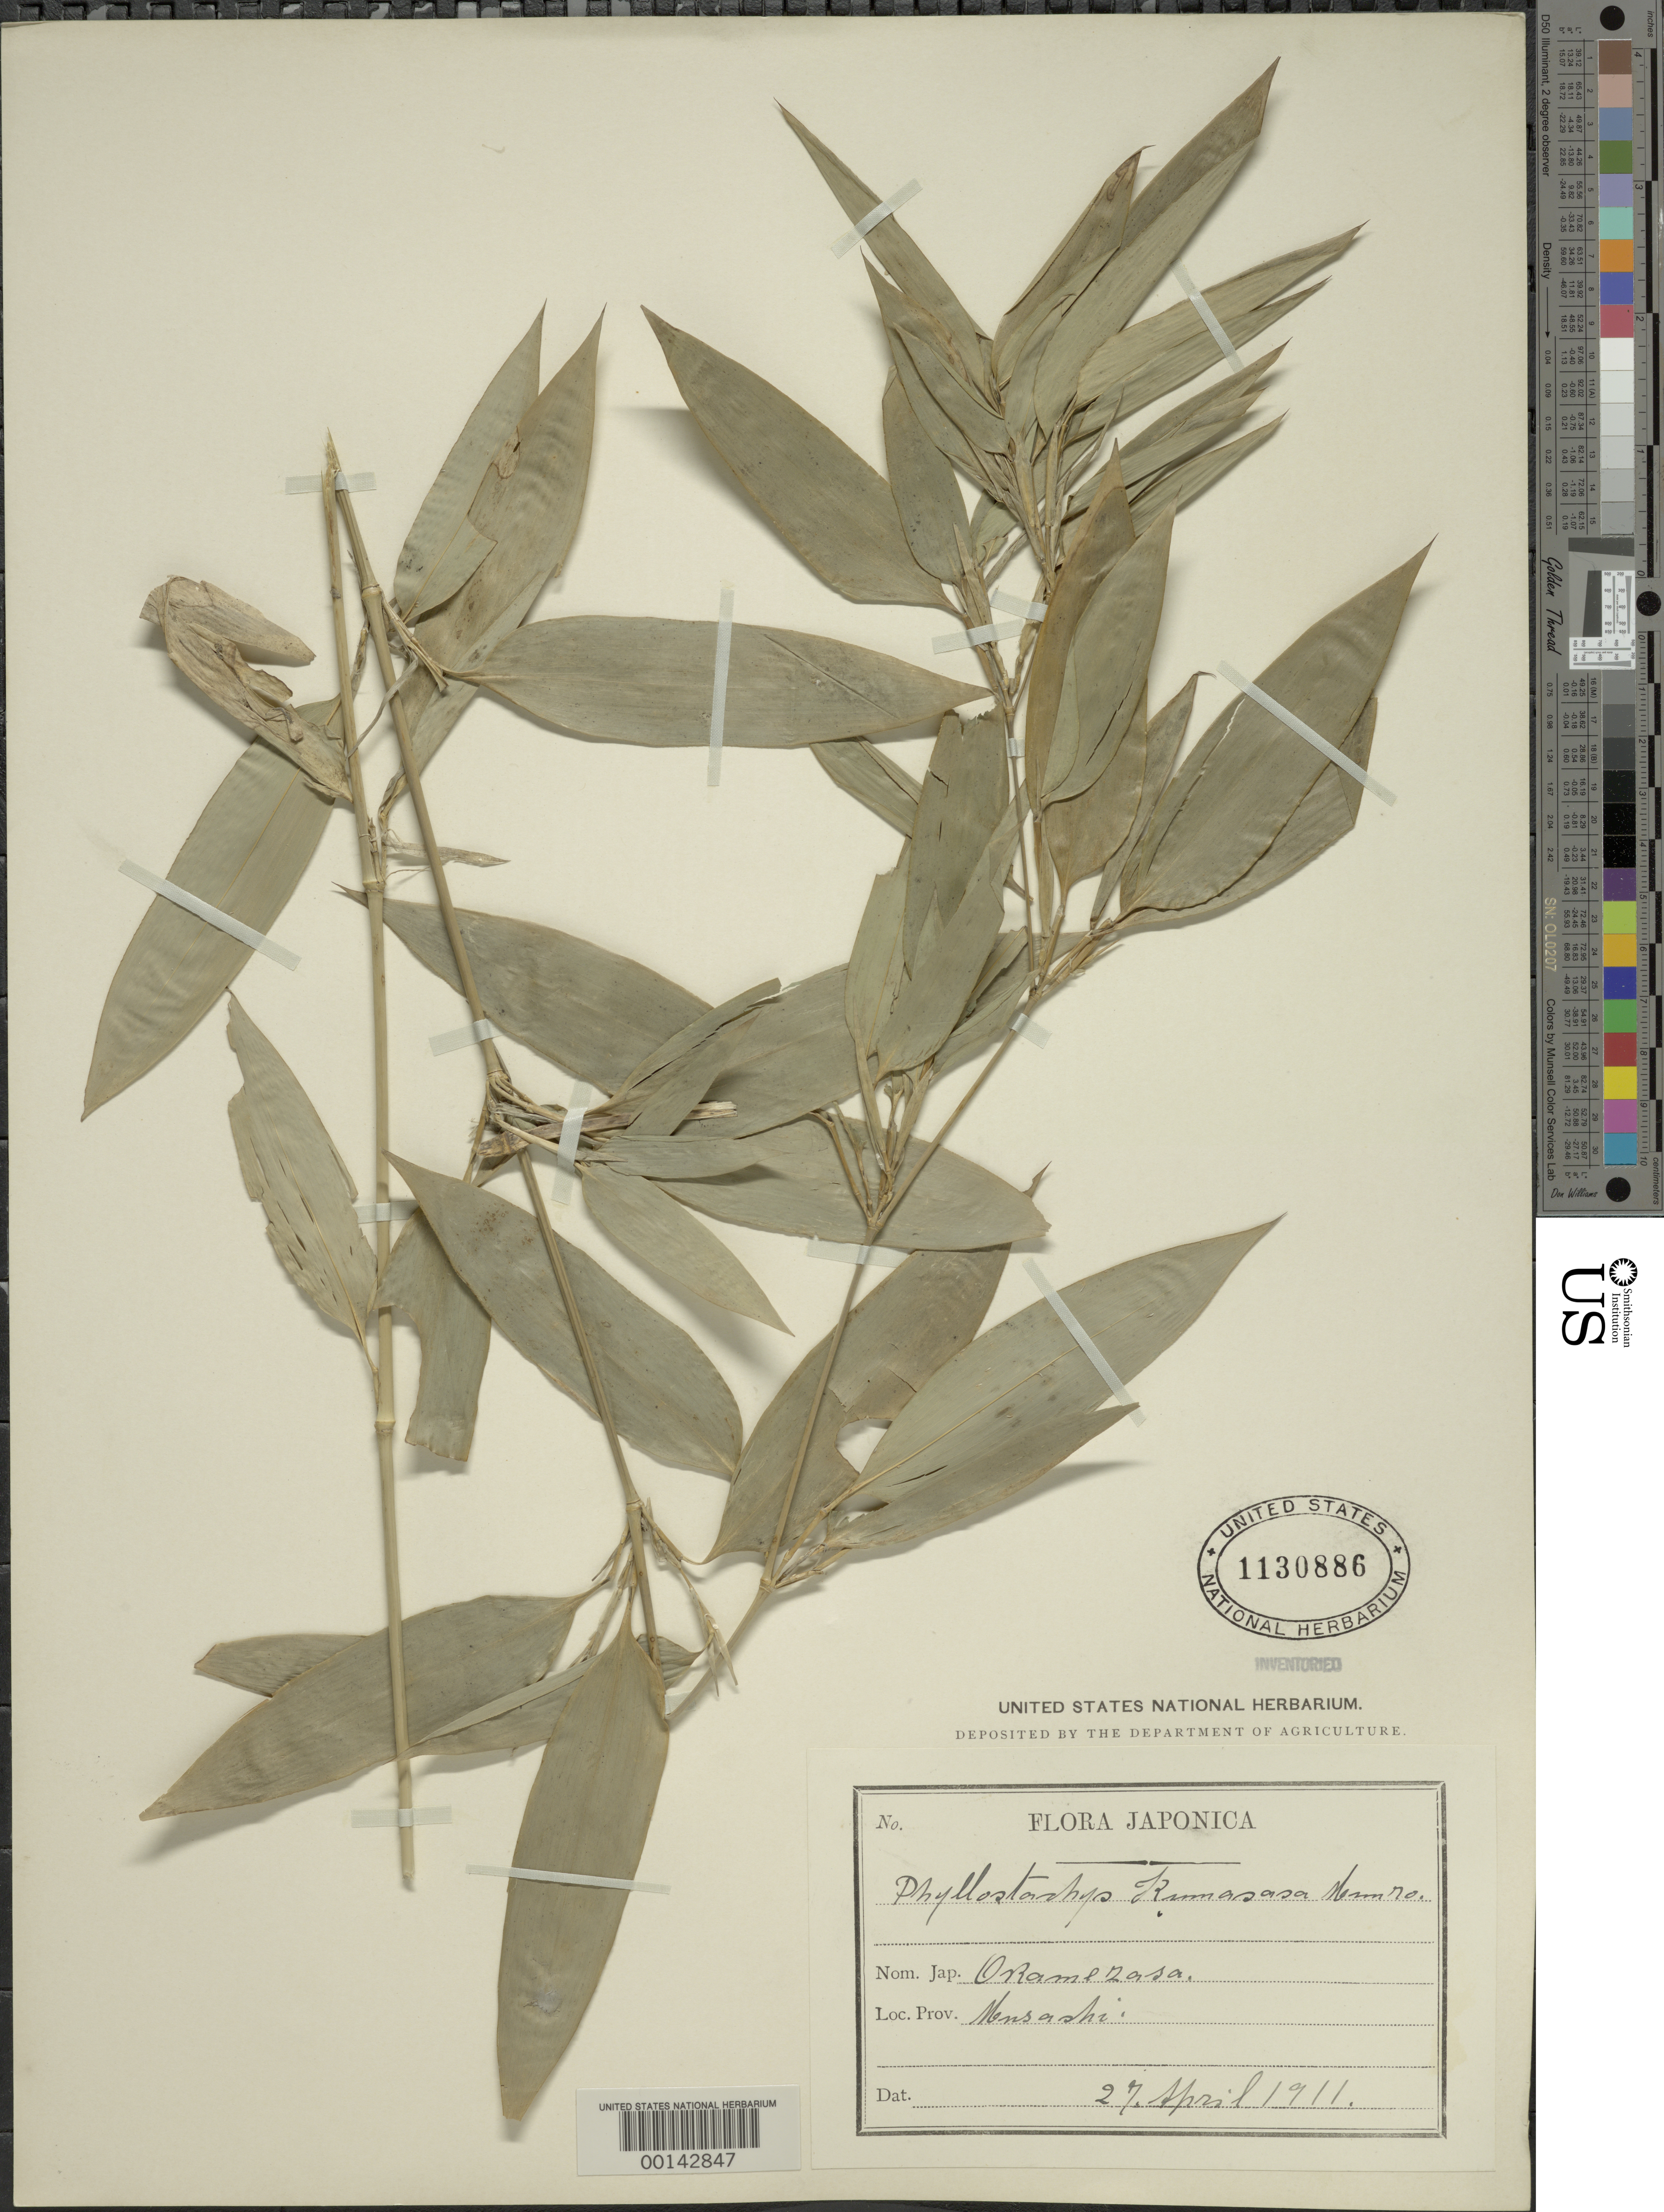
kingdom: Plantae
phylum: Tracheophyta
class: Liliopsida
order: Poales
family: Poaceae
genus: Shibataea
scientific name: Shibataea kumasasa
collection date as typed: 27 Apr 1911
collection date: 1911-04-27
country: Japan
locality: Musashi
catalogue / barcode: US 1130886